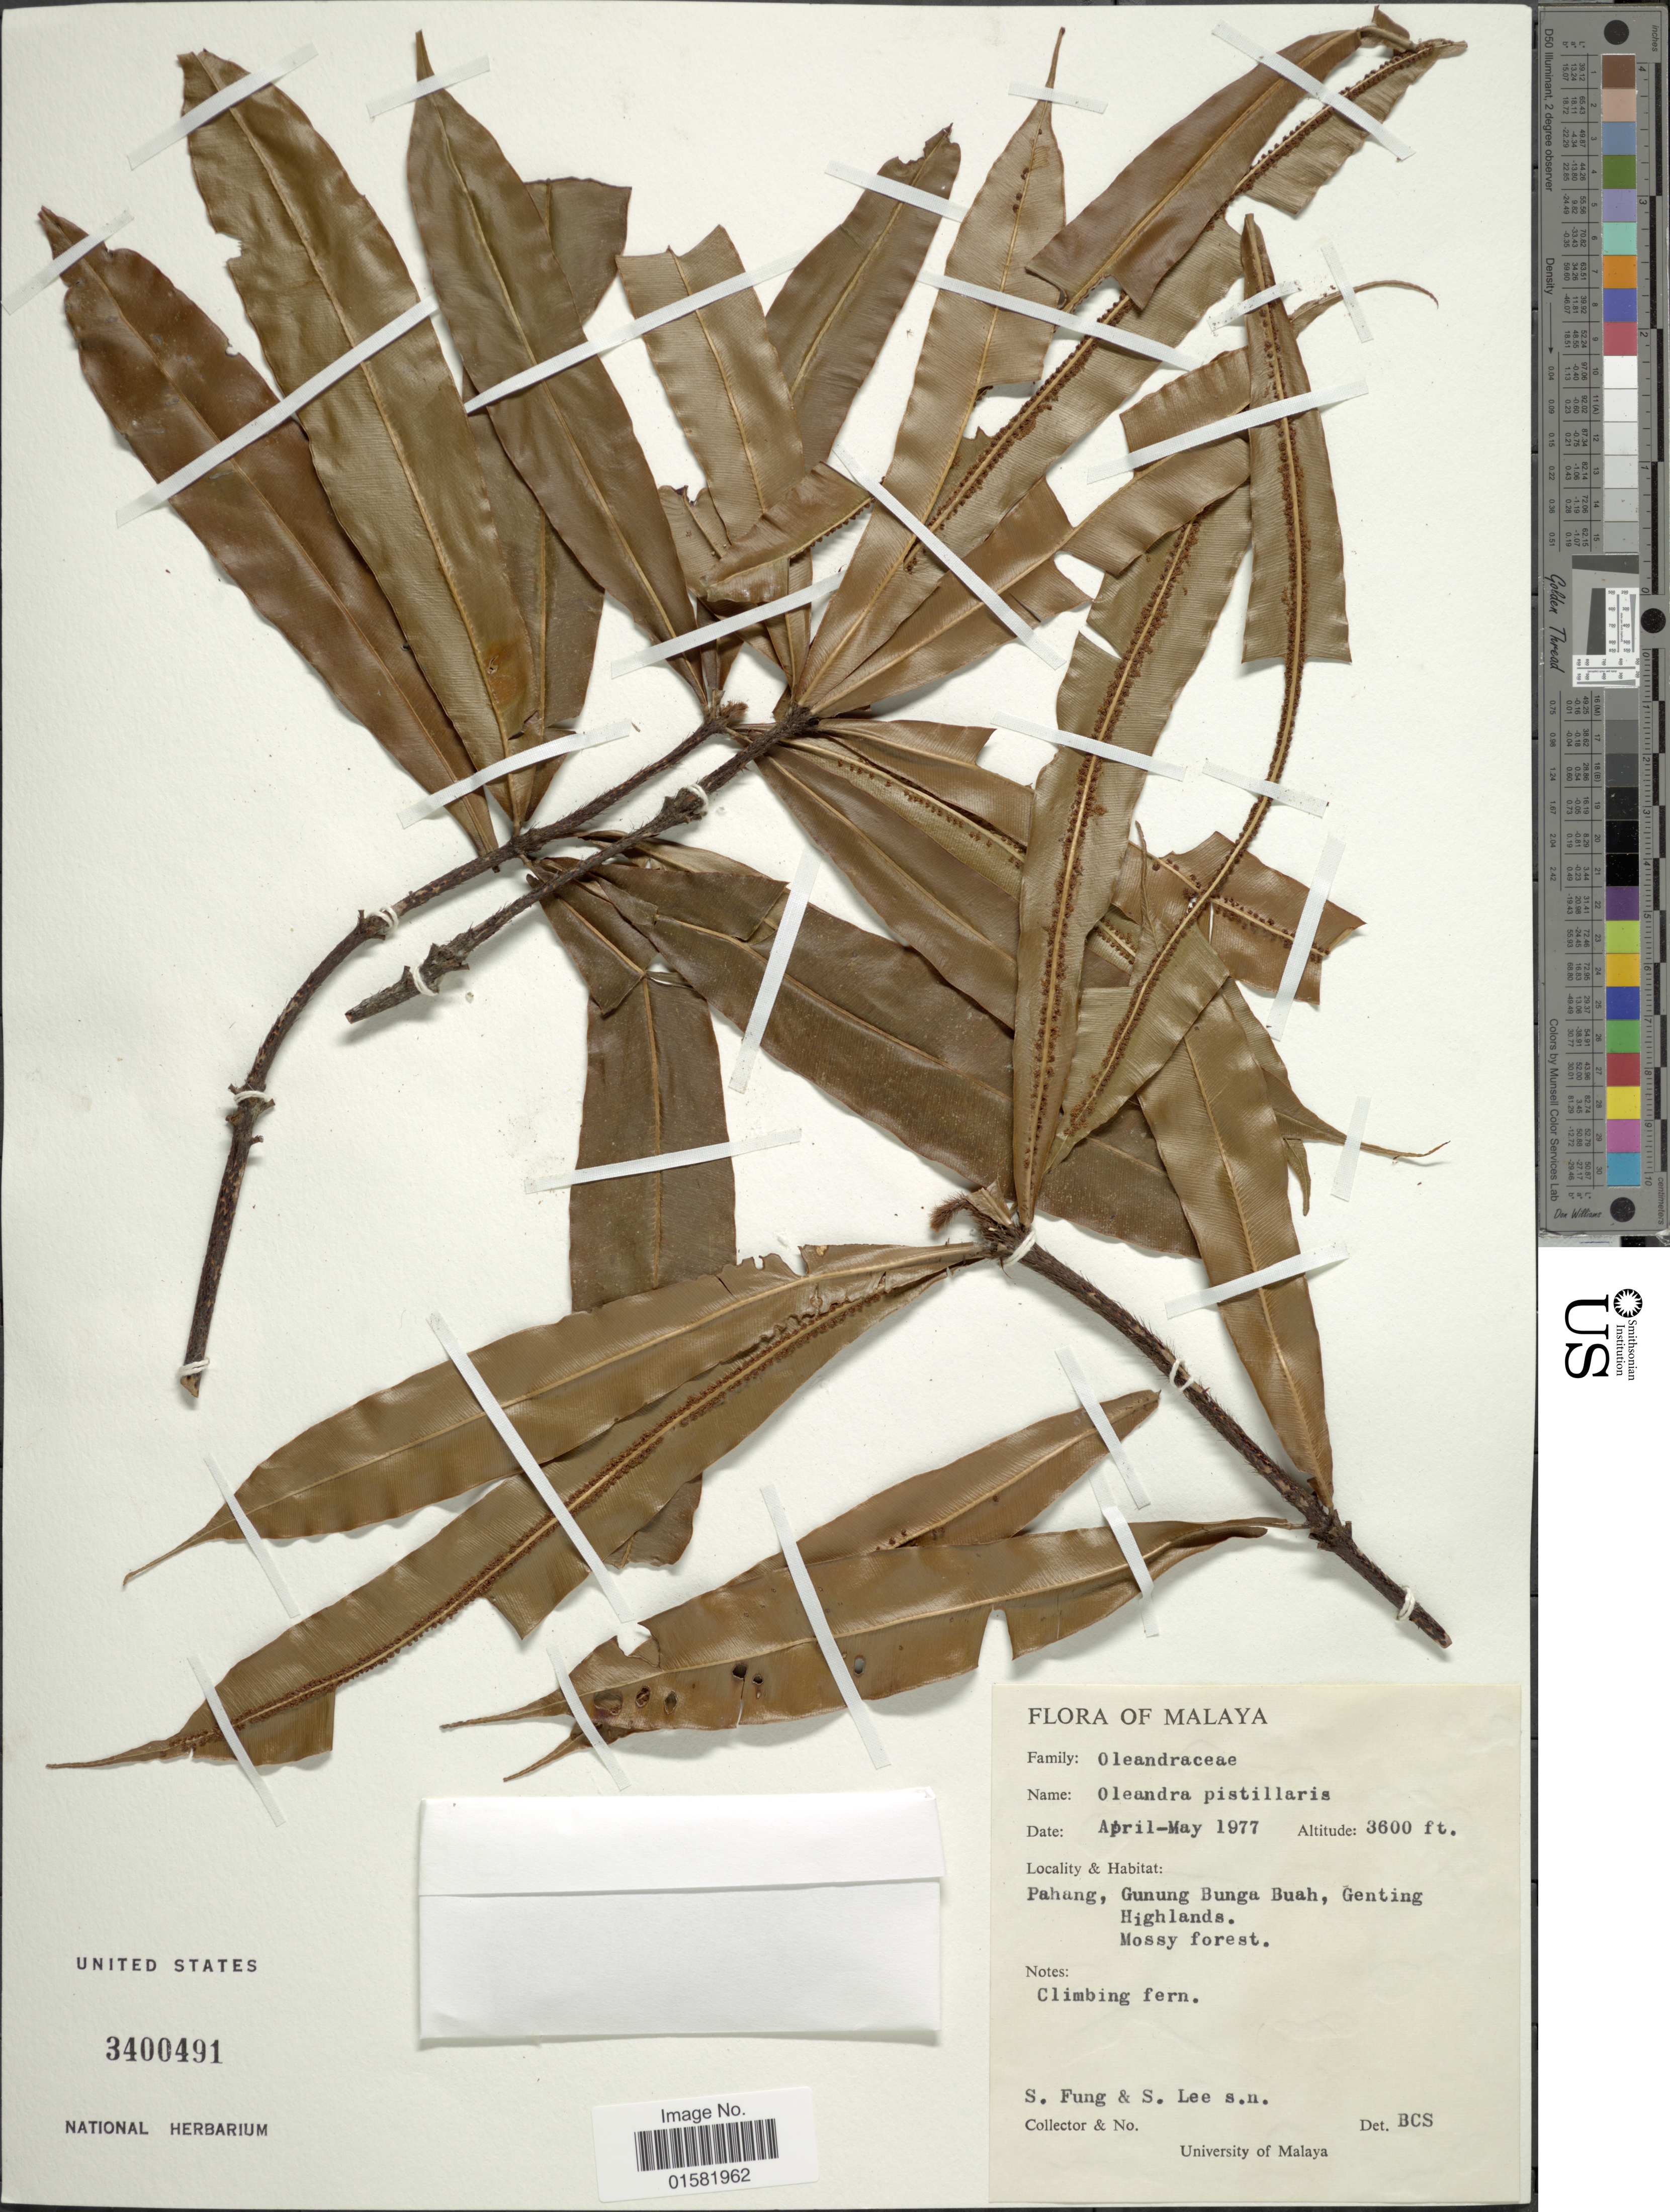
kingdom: Plantae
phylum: Tracheophyta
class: Polypodiopsida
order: Polypodiales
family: Oleandraceae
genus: Oleandra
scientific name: Oleandra pistillaris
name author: (Sw.) C. Chr.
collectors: S. Fung & S. Lee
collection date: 1977-04/1977-05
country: Malaysia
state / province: Pahang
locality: Malaya, Pahang, Gunung Bunga Buah, Genting Highlands.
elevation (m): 1097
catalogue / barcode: US 3400491